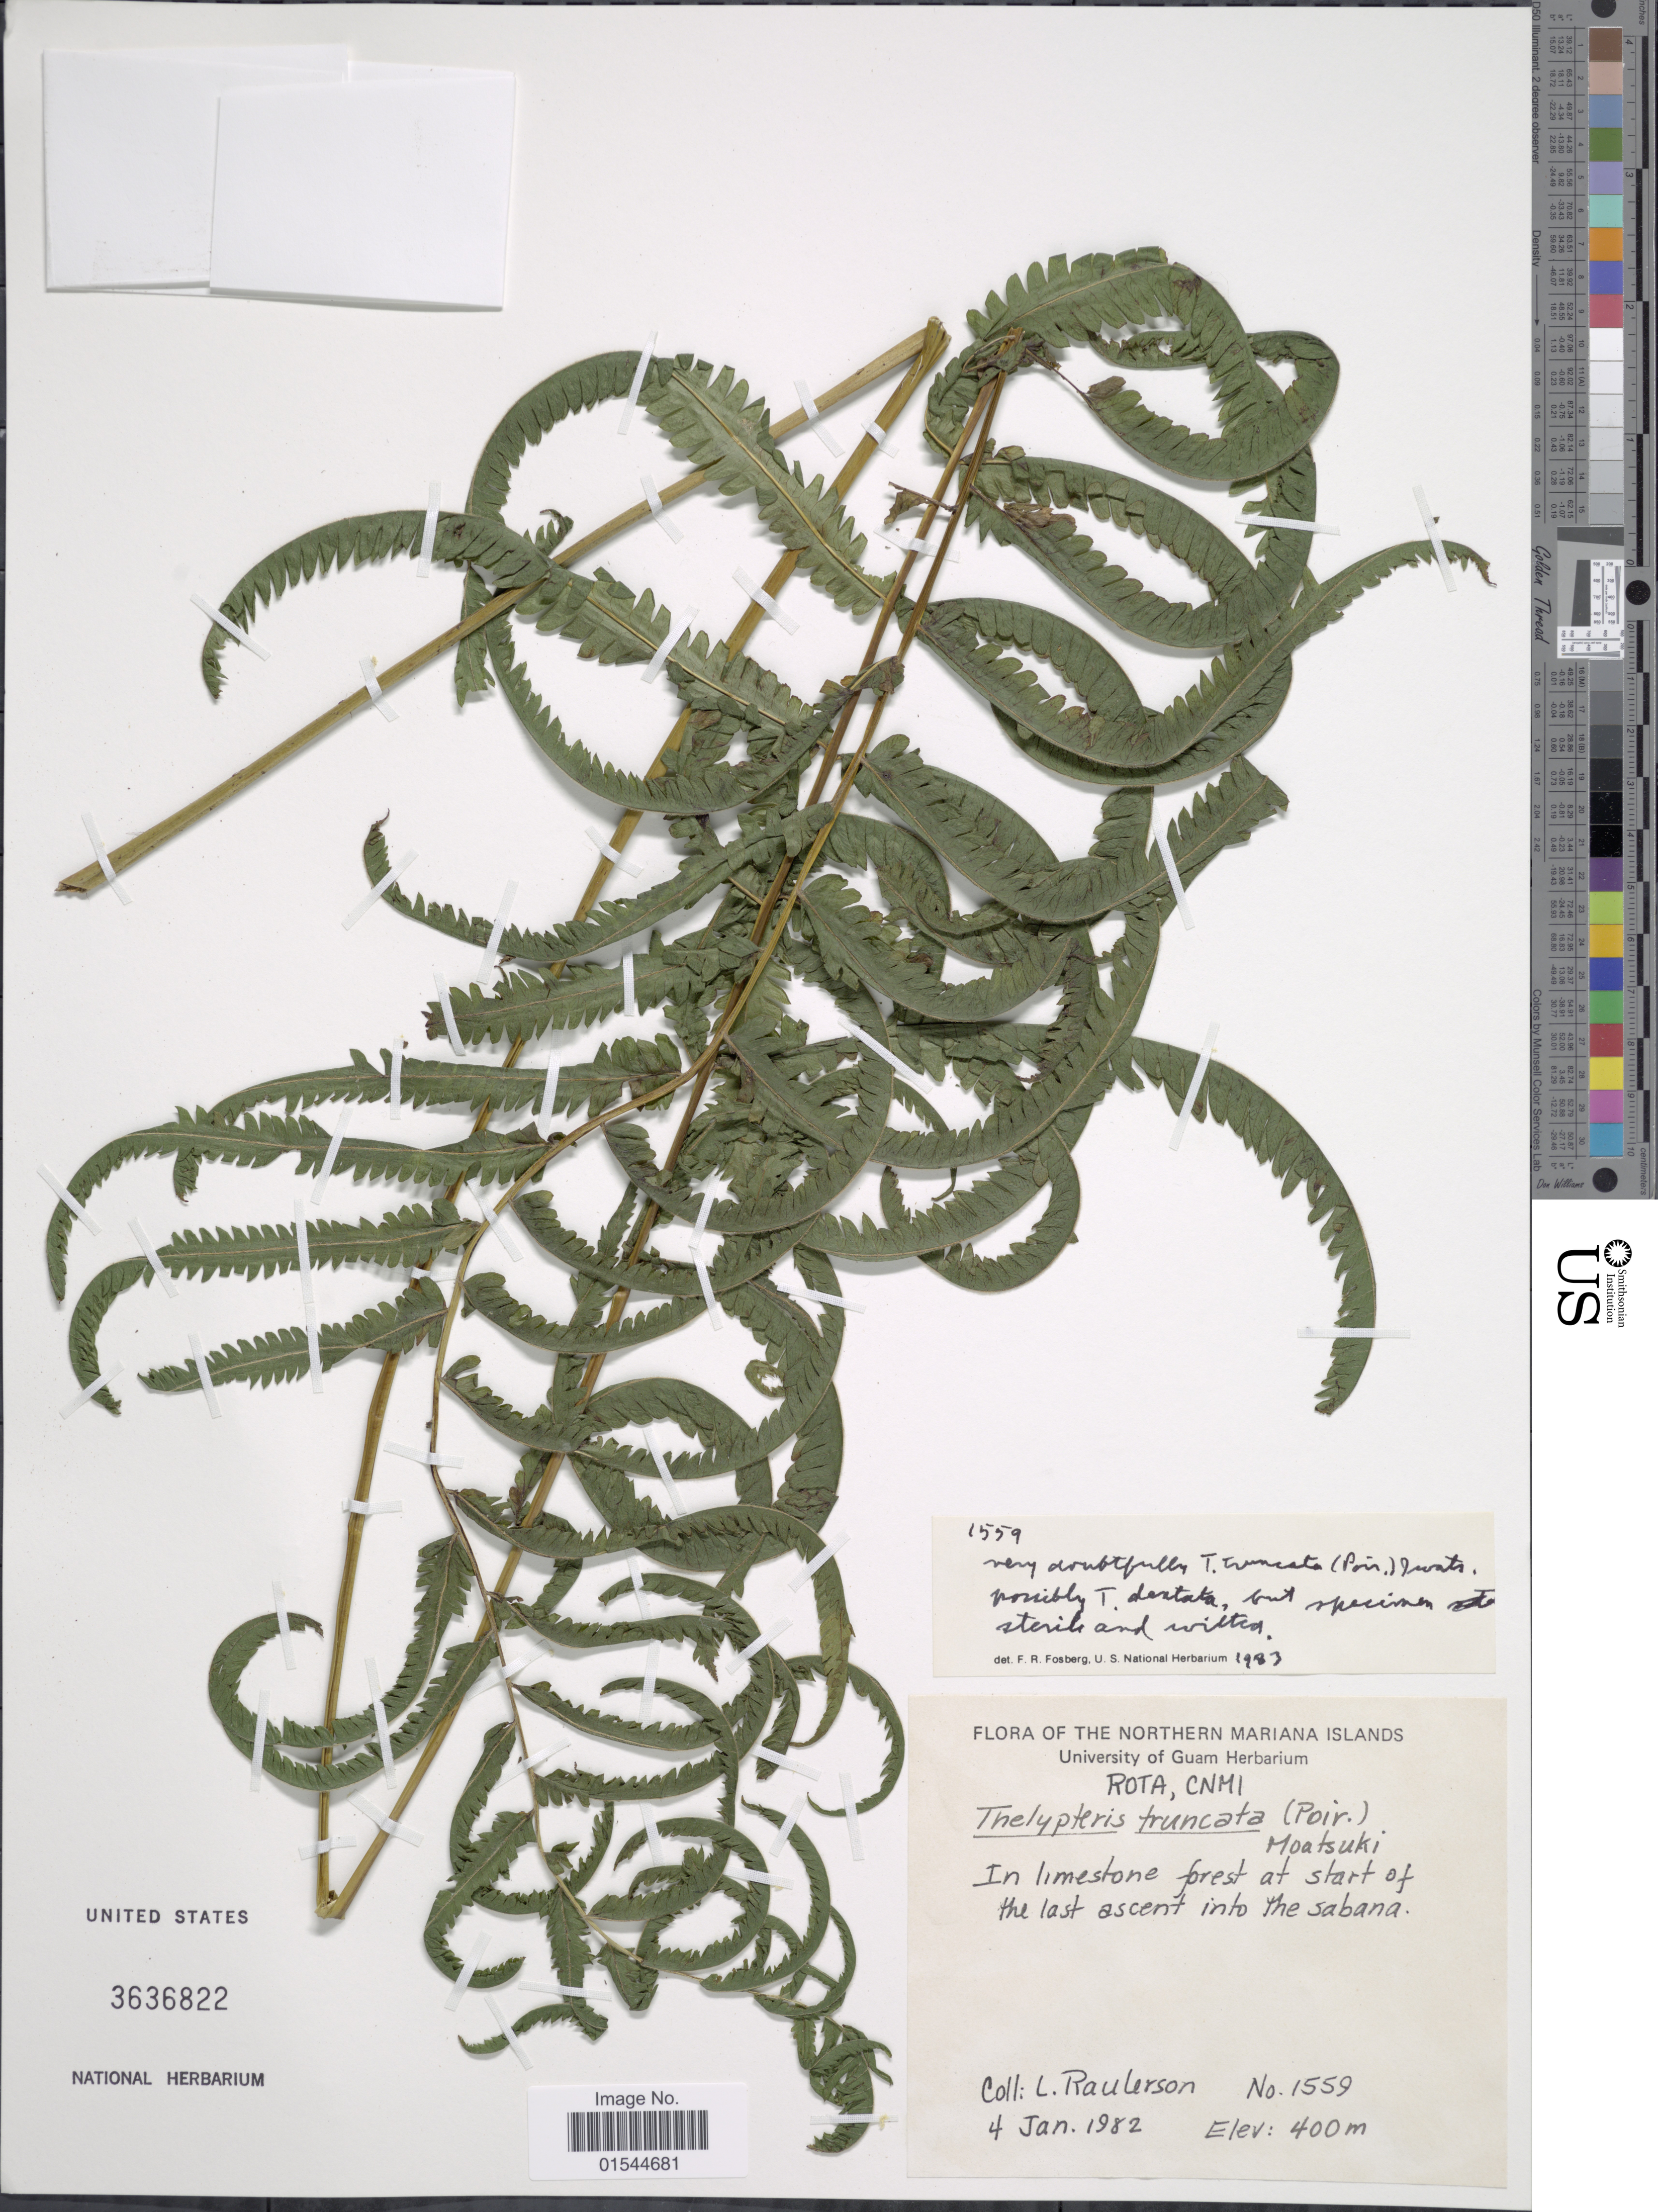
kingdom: Plantae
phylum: Tracheophyta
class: Polypodiopsida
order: Polypodiales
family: Thelypteridaceae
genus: Pneumatopteris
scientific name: Pneumatopteris truncata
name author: (Poir.) Holttum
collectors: L. Raulerson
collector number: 1559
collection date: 1982-01-04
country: Northern Mariana Islands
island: Rota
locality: Rota, CNMI, in limestone forest at start of the last ascent into the sabana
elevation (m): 400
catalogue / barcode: US 3636822